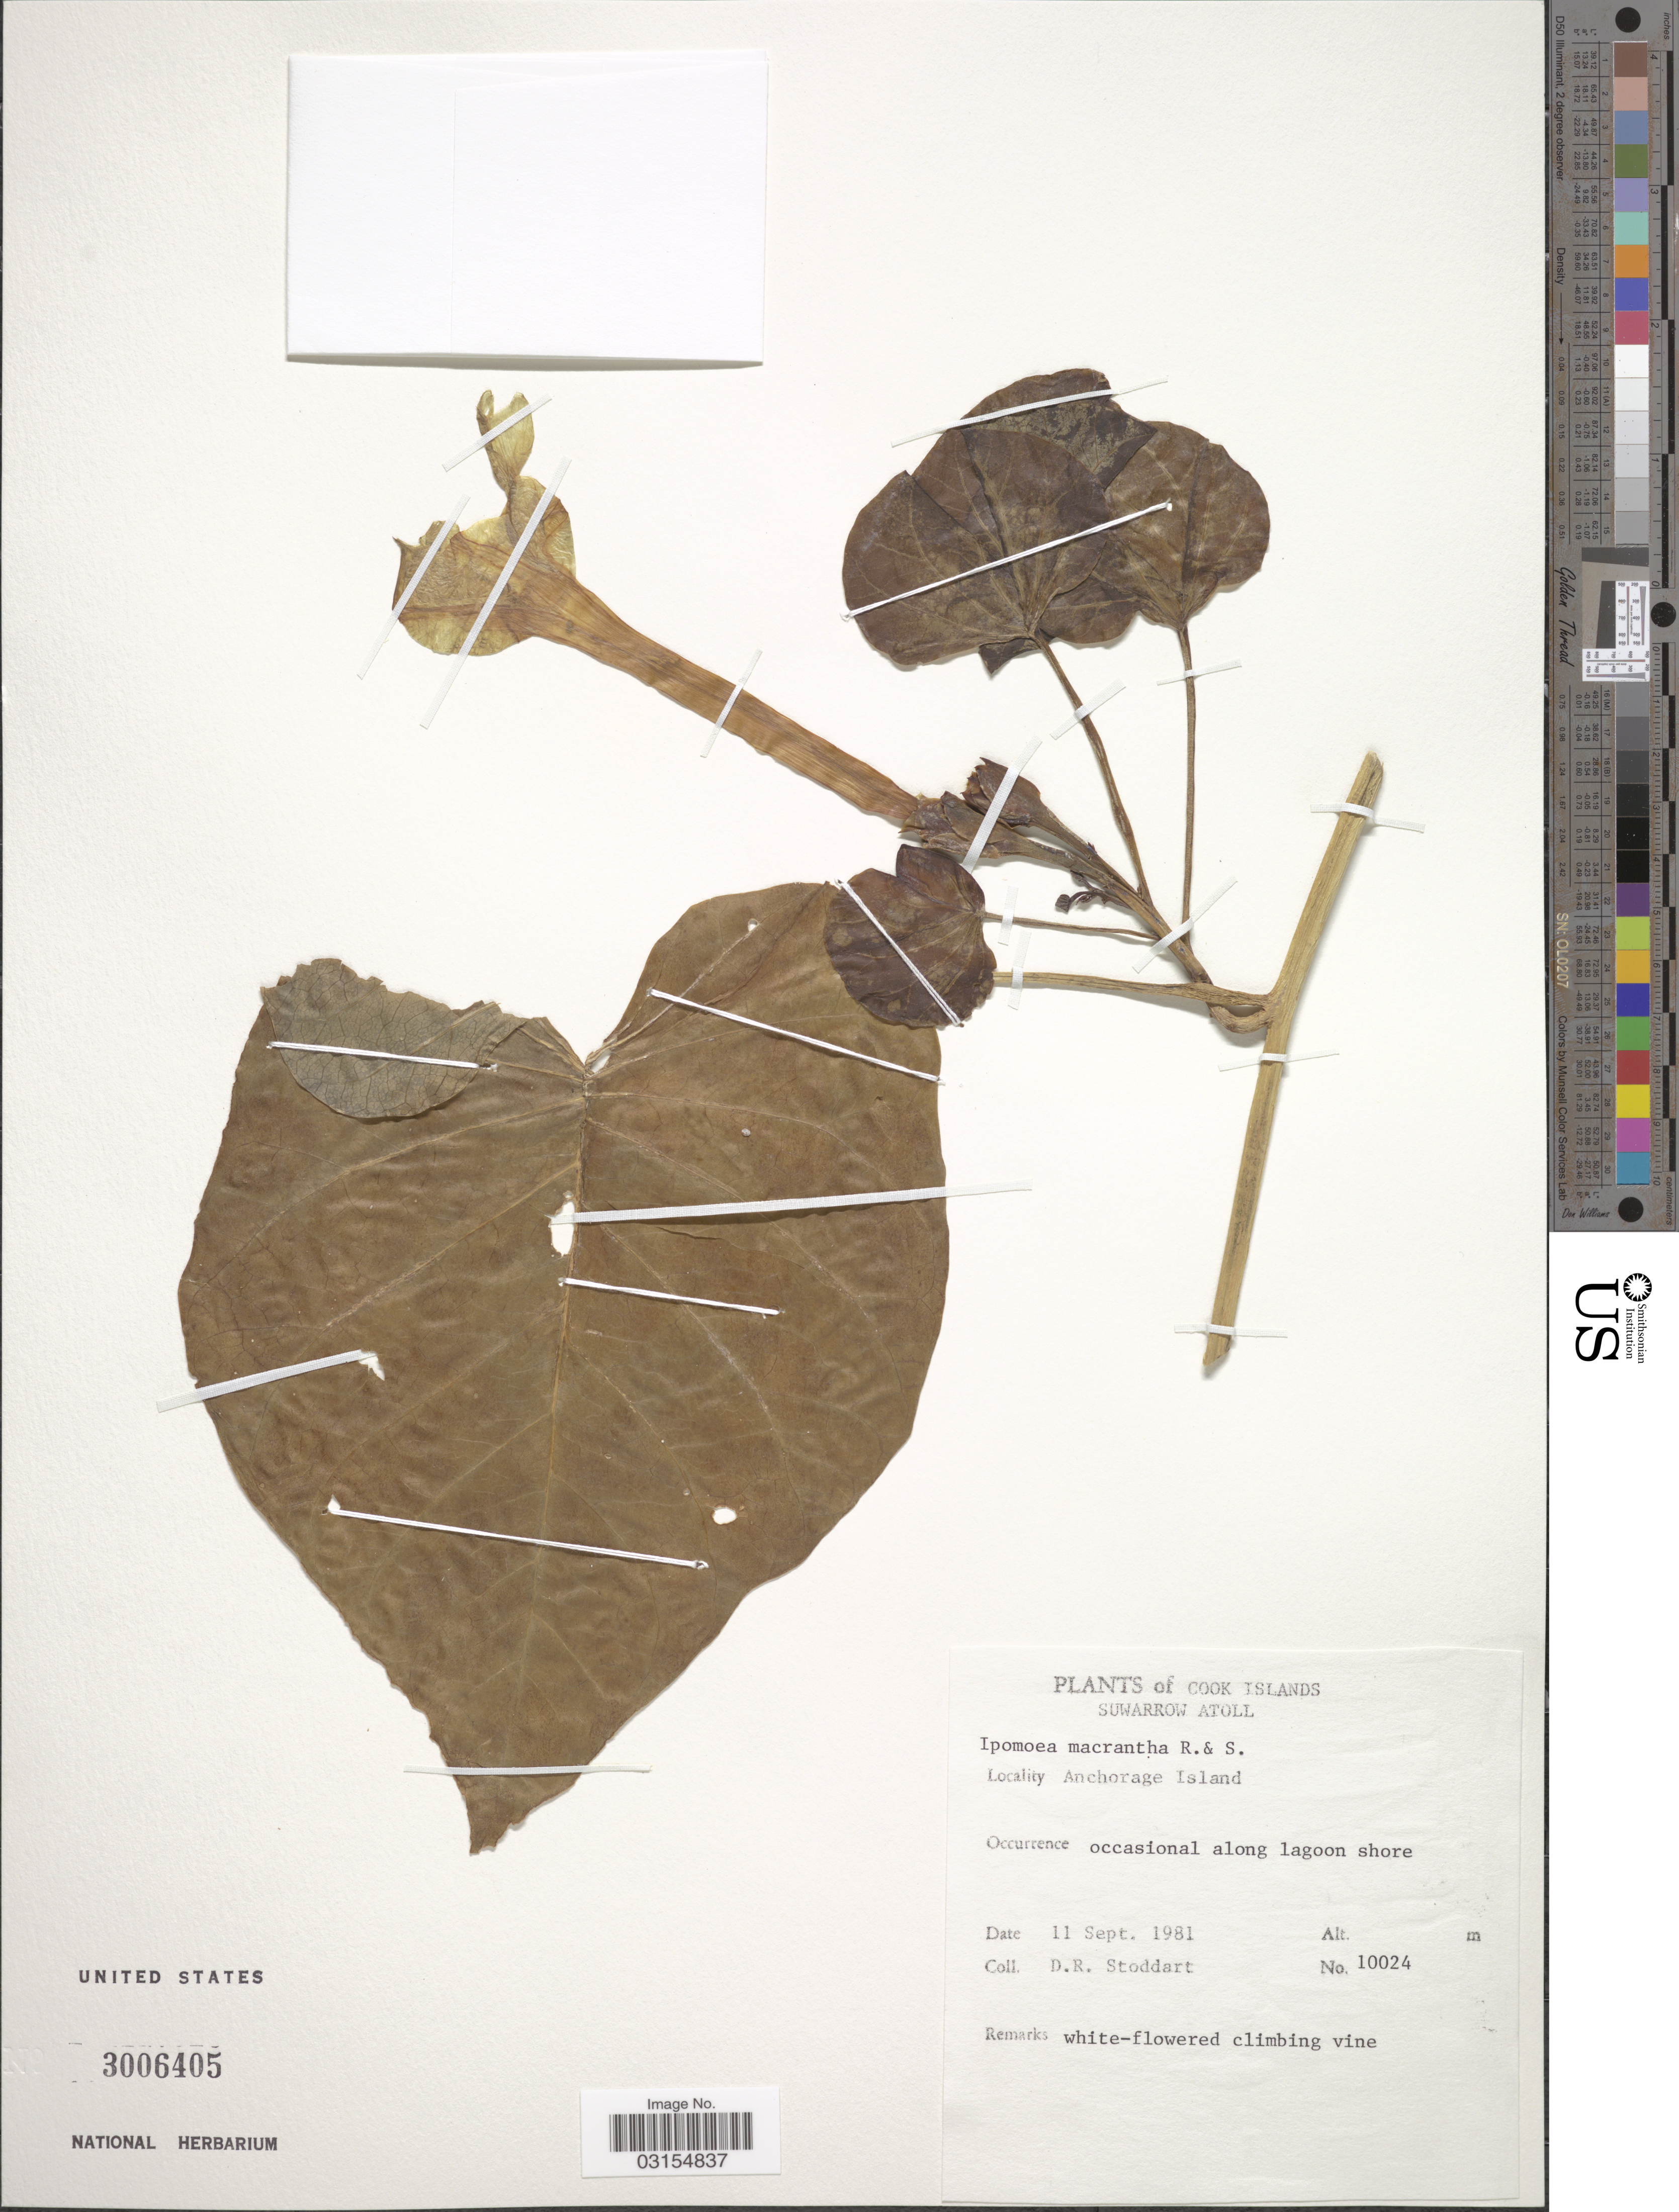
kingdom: Plantae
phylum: Tracheophyta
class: Magnoliopsida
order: Solanales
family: Convolvulaceae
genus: Ipomoea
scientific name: Ipomoea violacea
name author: L.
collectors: D. R. Stoddart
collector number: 10024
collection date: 1981-09-11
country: Cook Islands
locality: Suwarrow Atoll, Anchorage Island.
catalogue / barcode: US 3006405